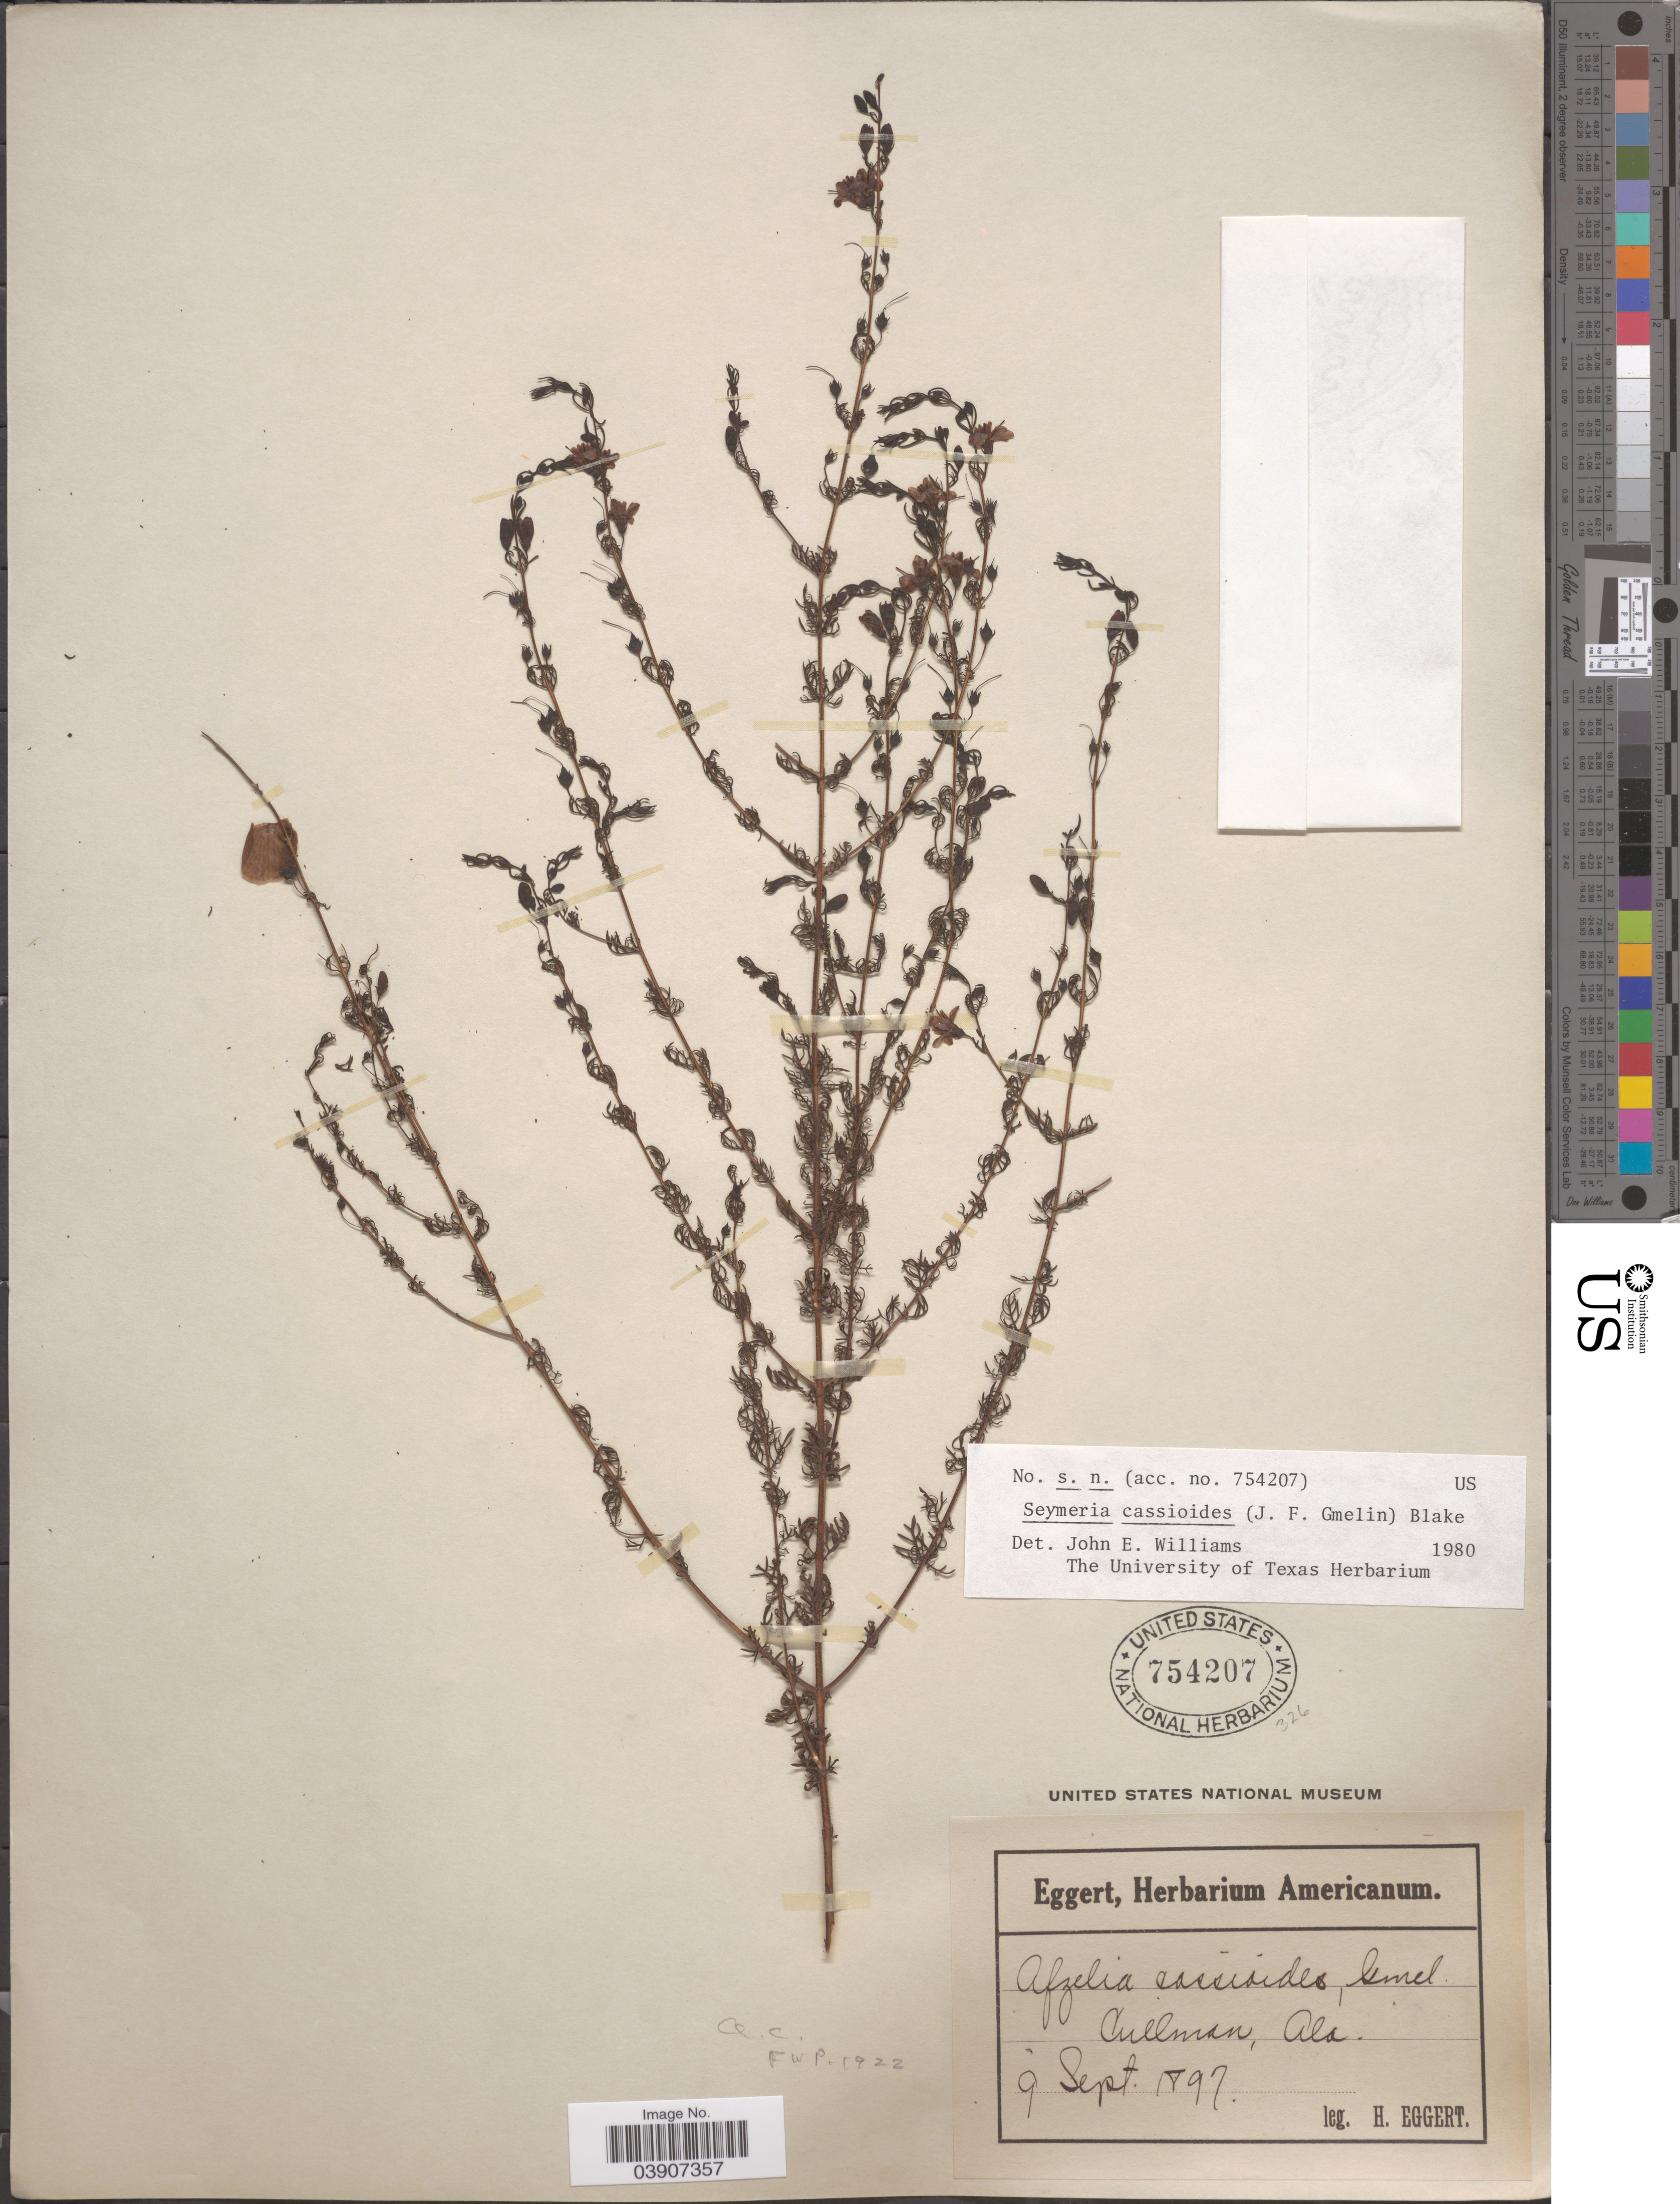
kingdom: Plantae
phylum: Tracheophyta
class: Magnoliopsida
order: Lamiales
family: Orobanchaceae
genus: Seymeria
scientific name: Seymeria cassioides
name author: (J.F. Gmel.) S.F. Blake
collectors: H. Eggert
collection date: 1897-09-09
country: United States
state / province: Alabama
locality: Cullman.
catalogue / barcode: US 754207